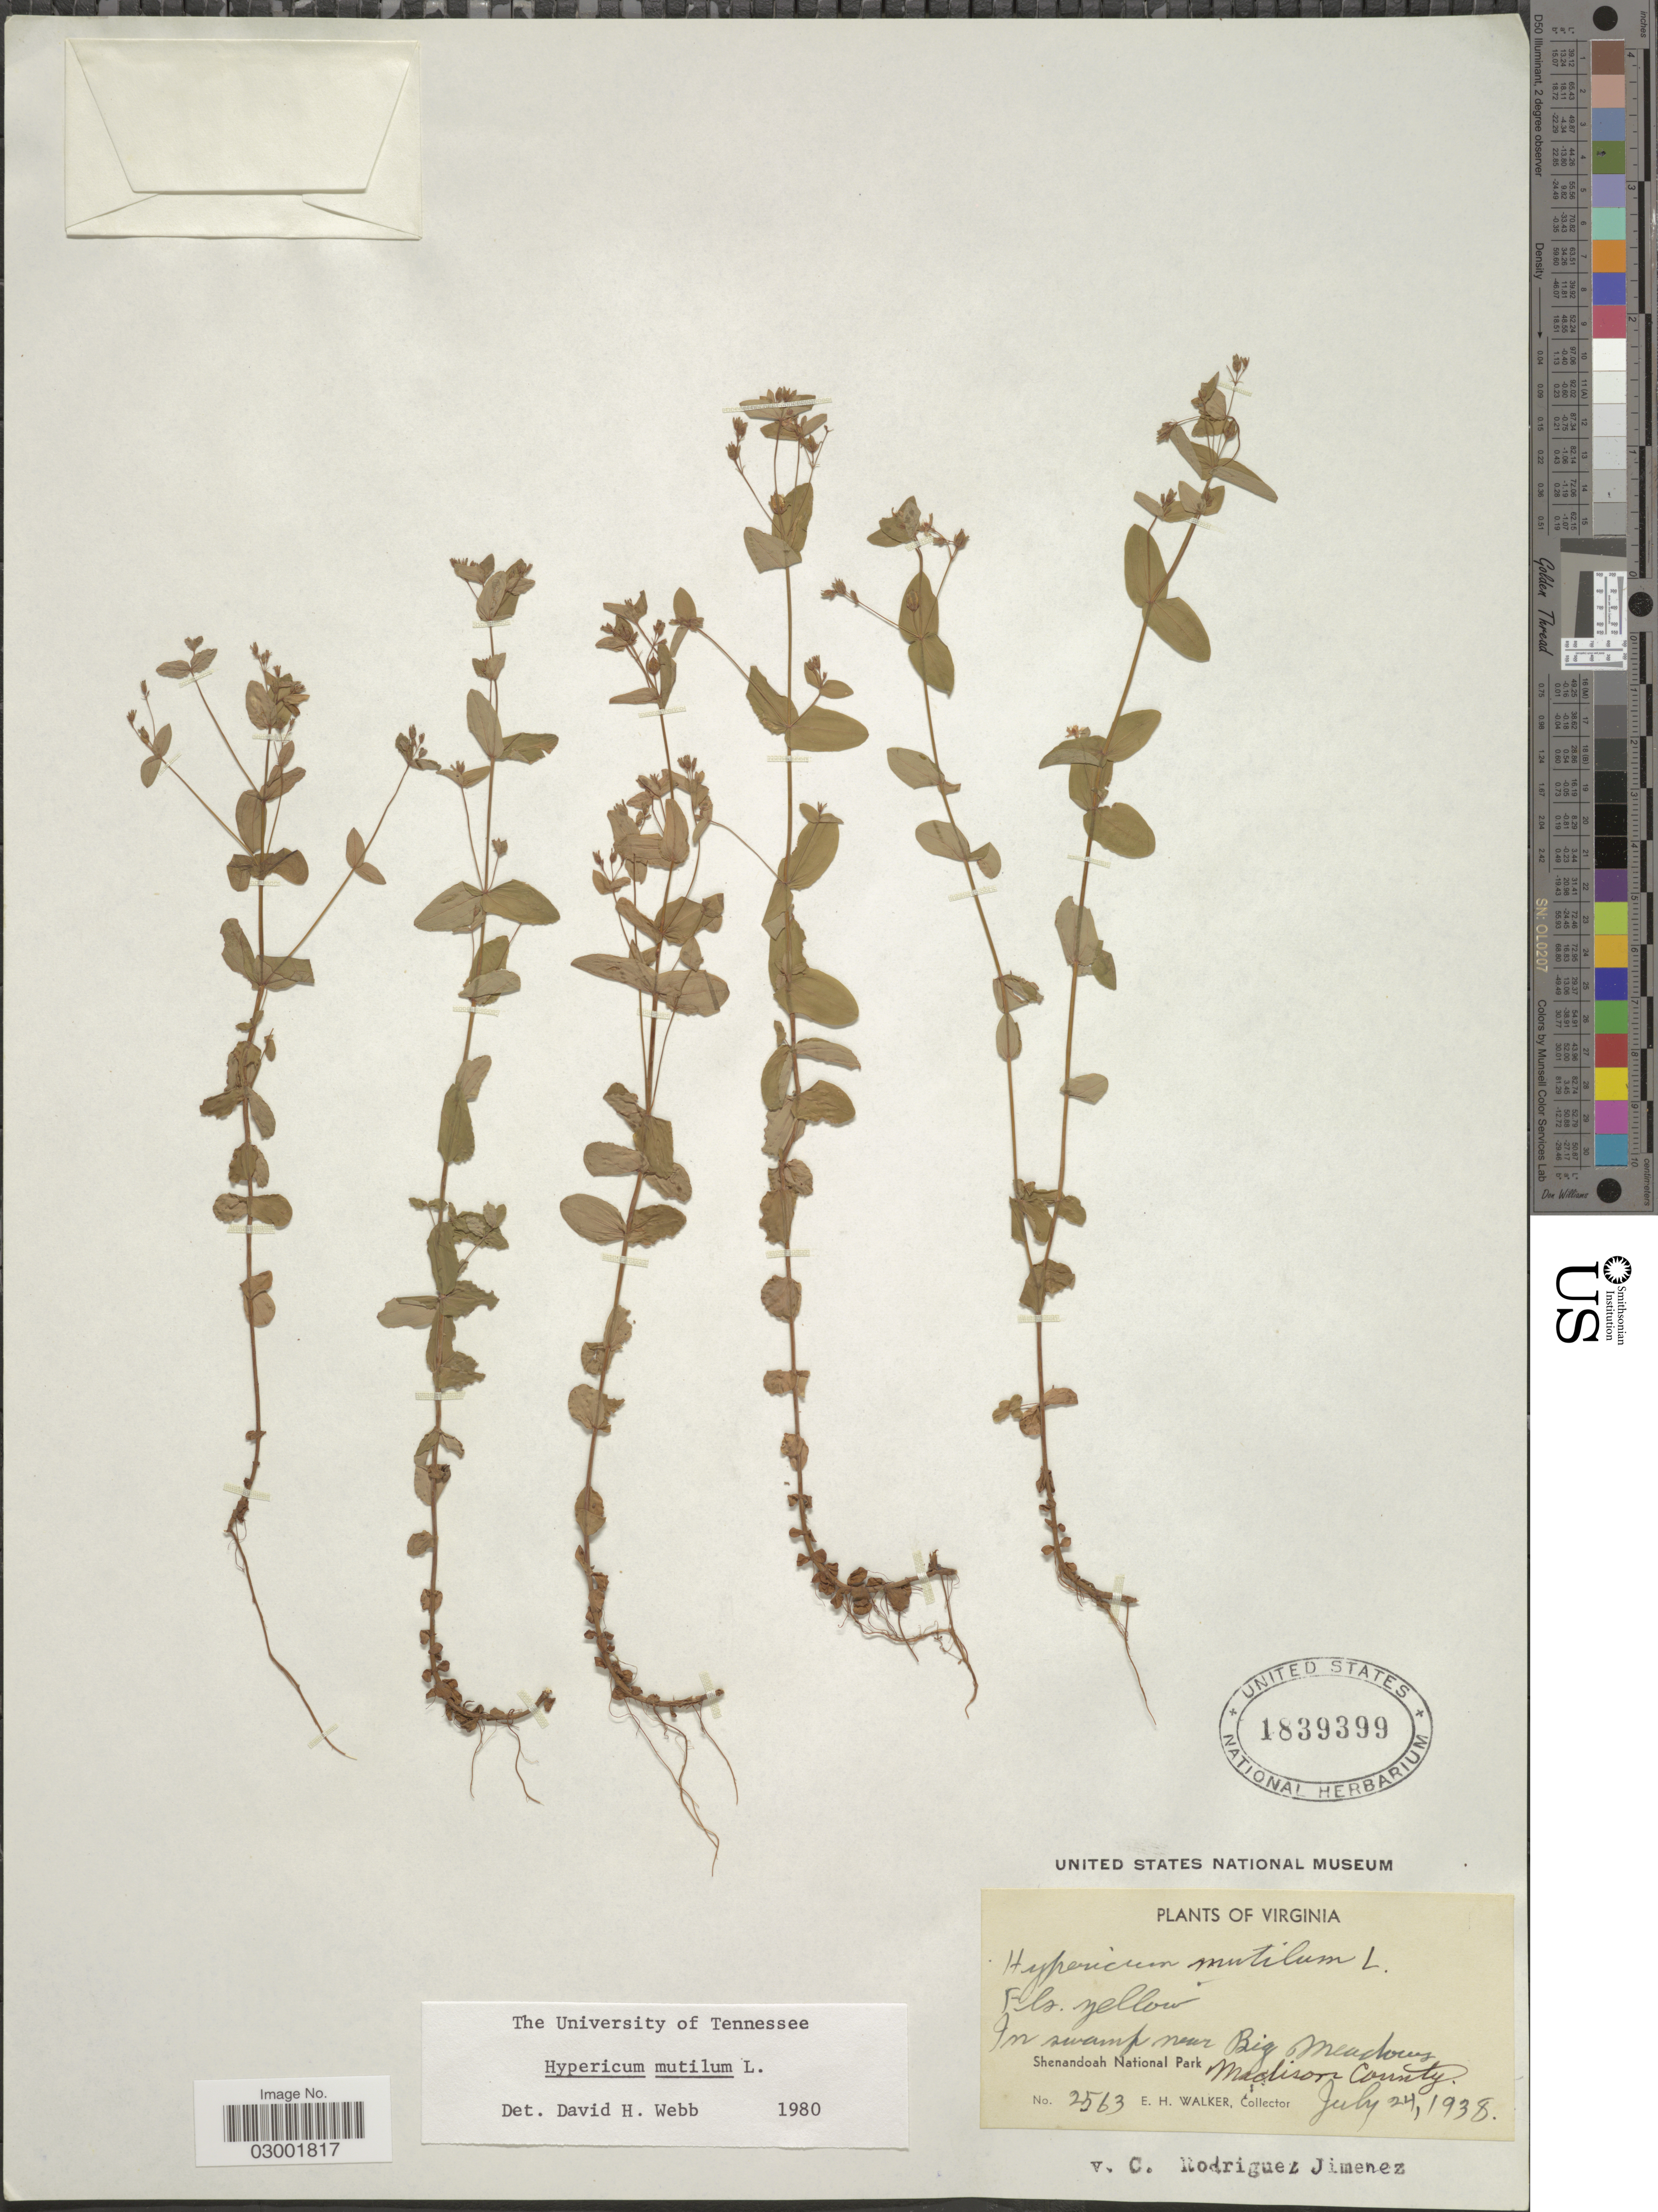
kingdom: Plantae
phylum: Tracheophyta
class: Magnoliopsida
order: Malpighiales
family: Hypericaceae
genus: Hypericum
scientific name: Hypericum mutilum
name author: L.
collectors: E. H. Walker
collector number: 2563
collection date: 1938-07-24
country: United States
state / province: Virginia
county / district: Madison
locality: In swamp near Big Meadows. Shenandoah National Park. Madison County.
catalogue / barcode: US 1839399